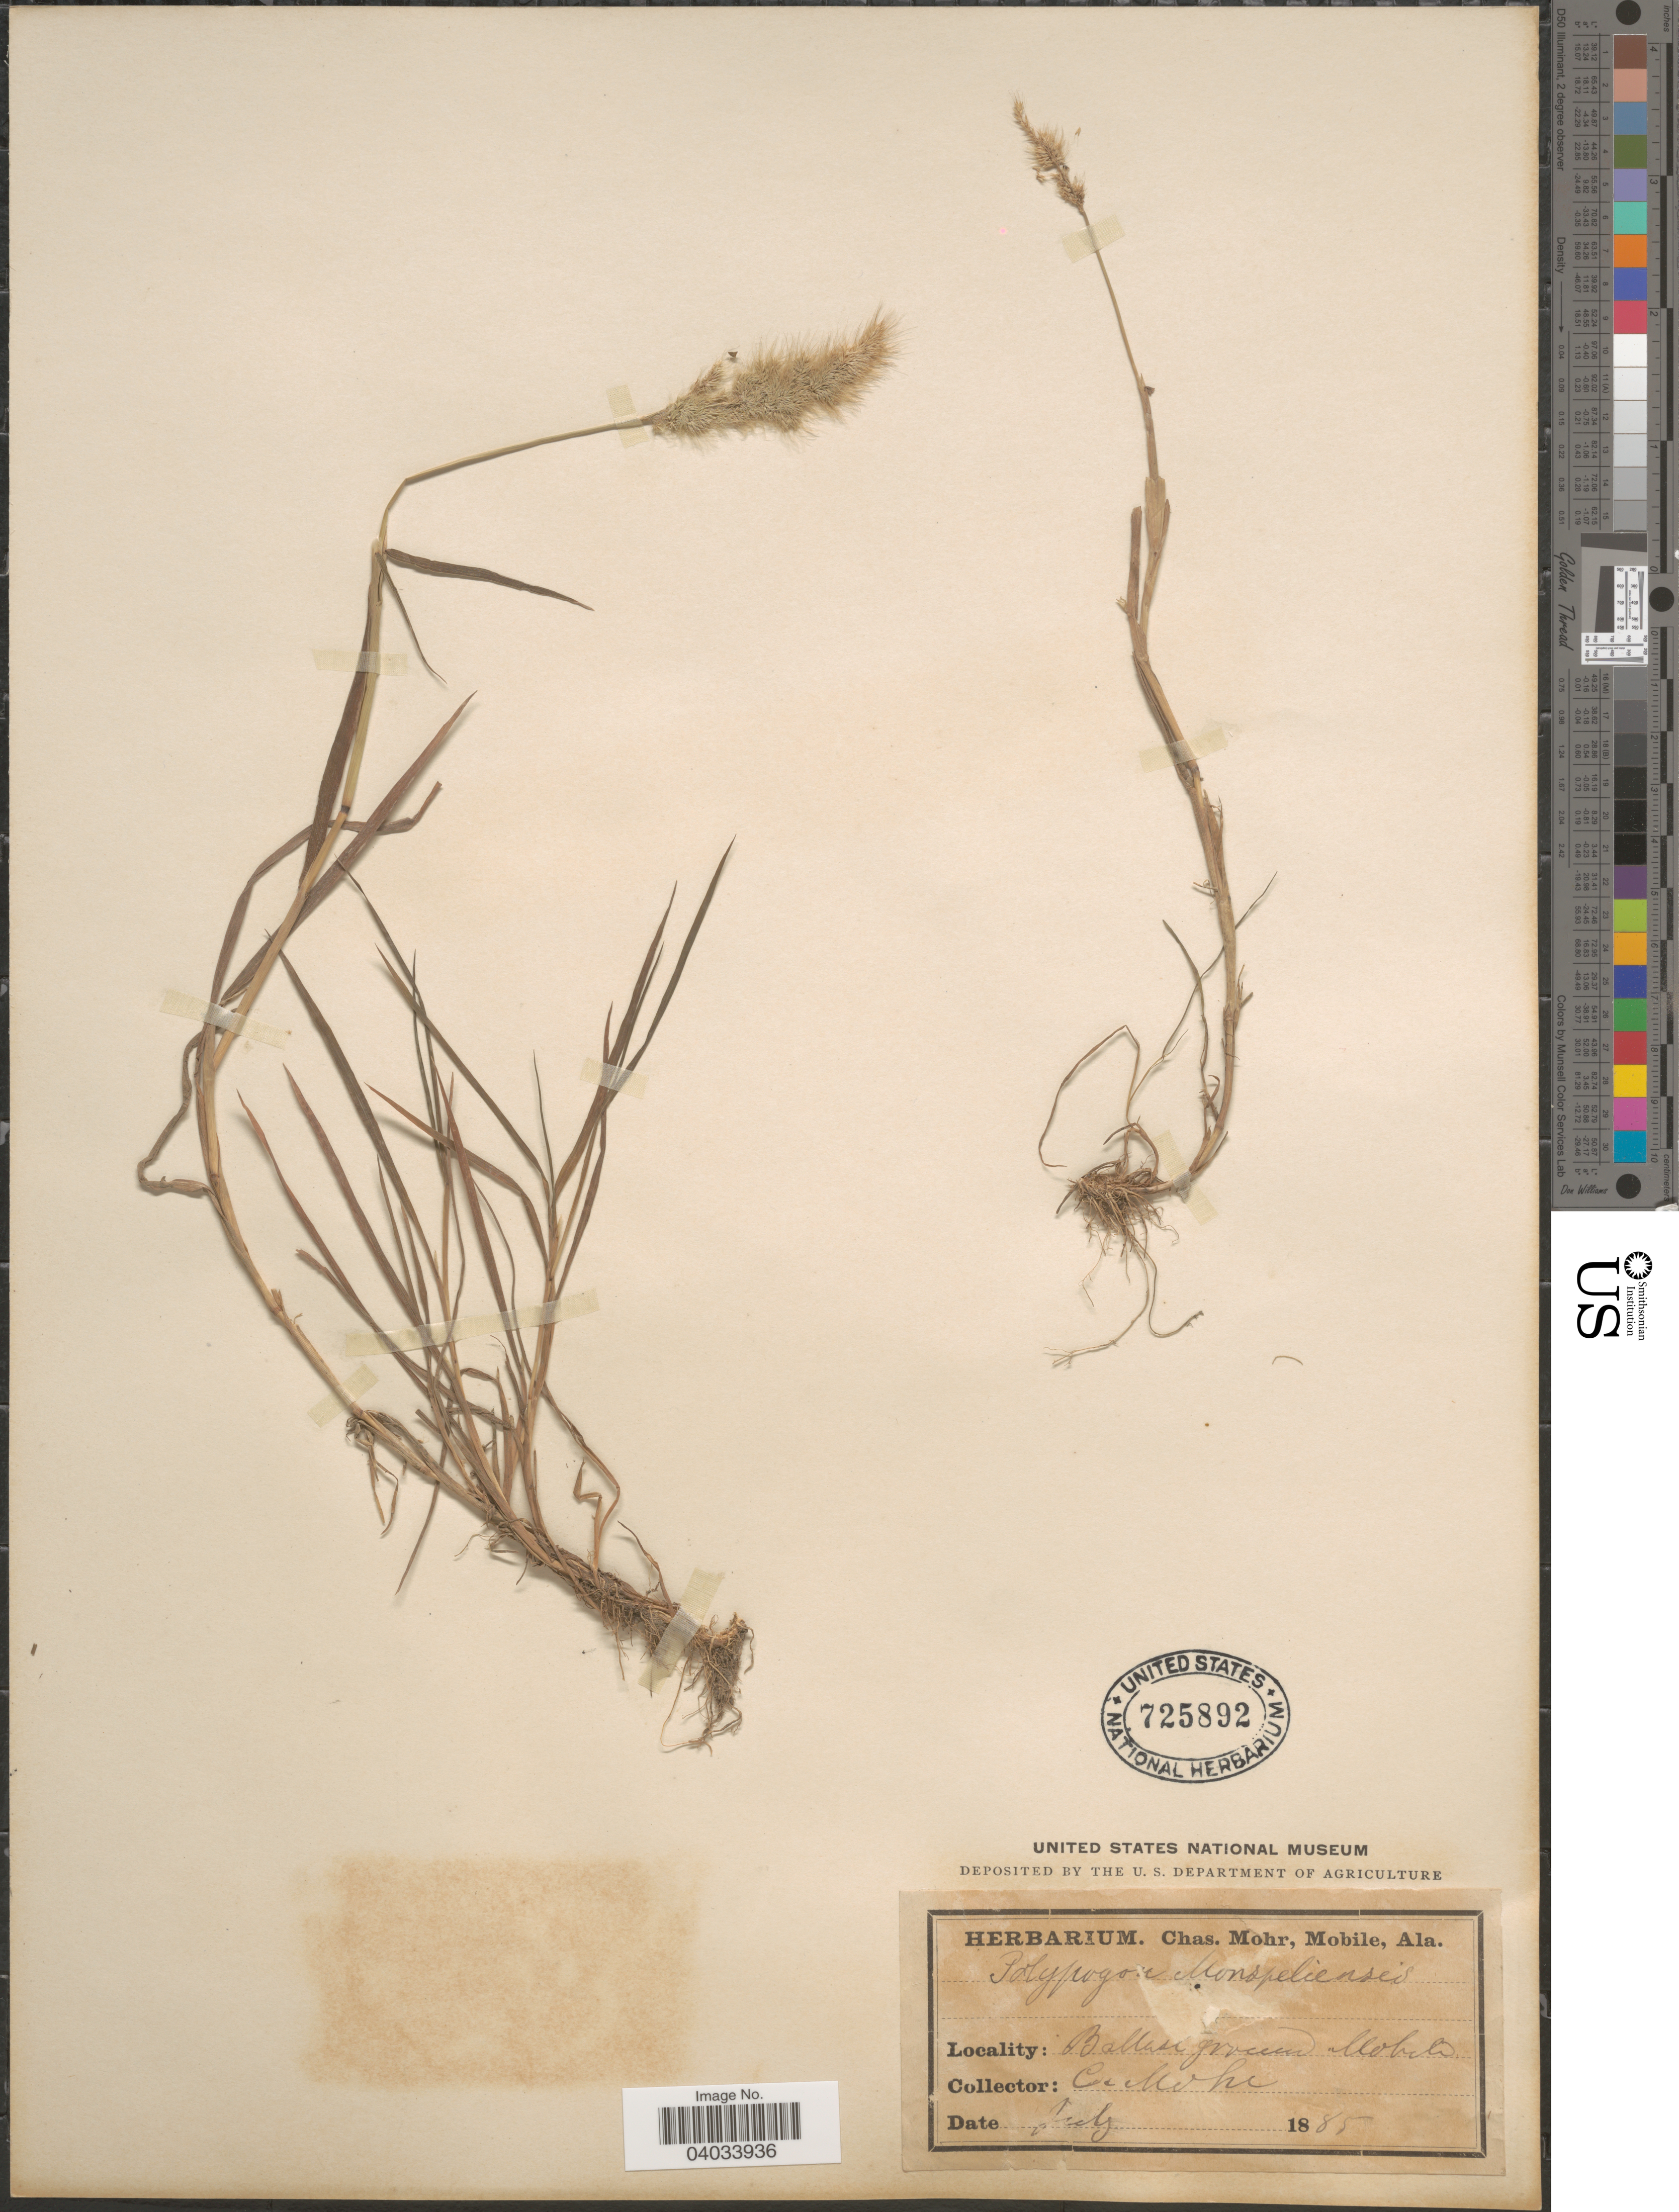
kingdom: Plantae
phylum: Tracheophyta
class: Liliopsida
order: Poales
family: Poaceae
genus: Polypogon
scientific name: Polypogon sp.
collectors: Mohr, C. T. (herbarium)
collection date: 1885-07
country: United States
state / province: Alabama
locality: Mobile.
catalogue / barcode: US 725892